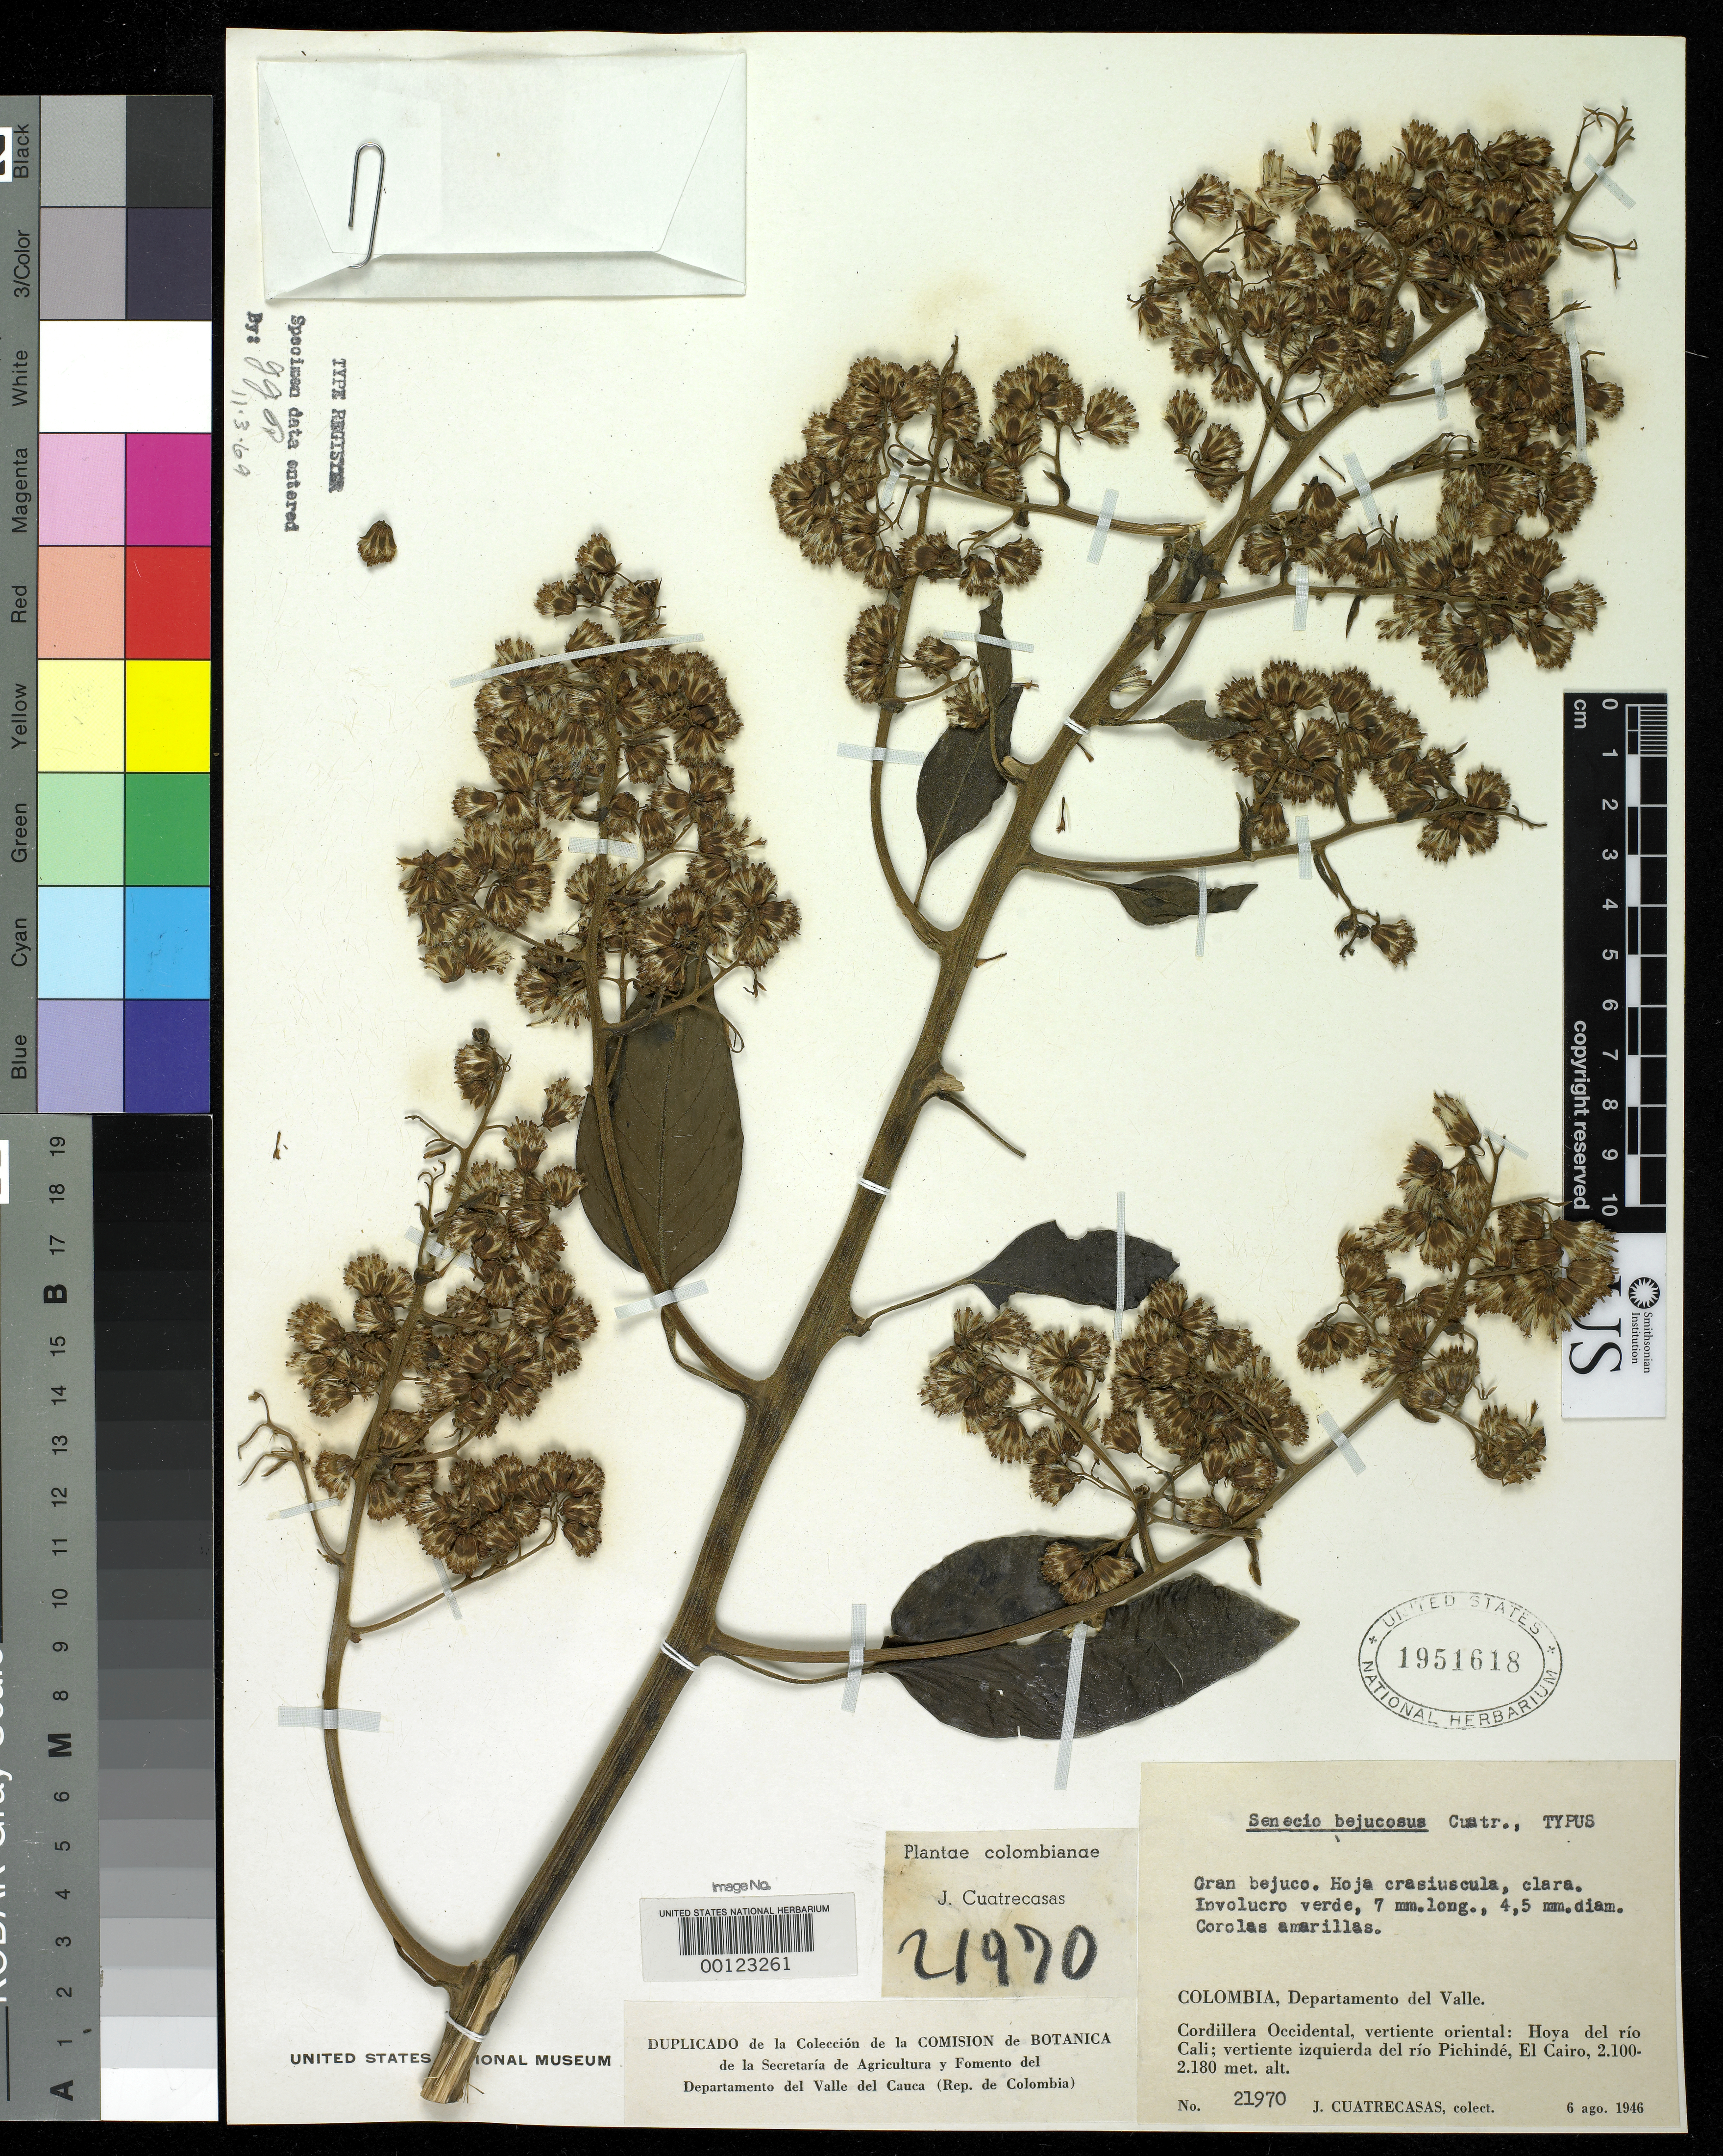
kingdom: Plantae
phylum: Tracheophyta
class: Magnoliopsida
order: Asterales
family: Asteraceae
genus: Senecio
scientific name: Senecio bejucosus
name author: Cuatrec.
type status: Isotype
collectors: J. Cuatrecasas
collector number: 21970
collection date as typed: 06 Aug 1946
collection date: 1946-08-06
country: Colombia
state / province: Valle del Cauca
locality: El Cairo, Hoya del Rio Cali.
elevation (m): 2100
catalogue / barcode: US 1951618